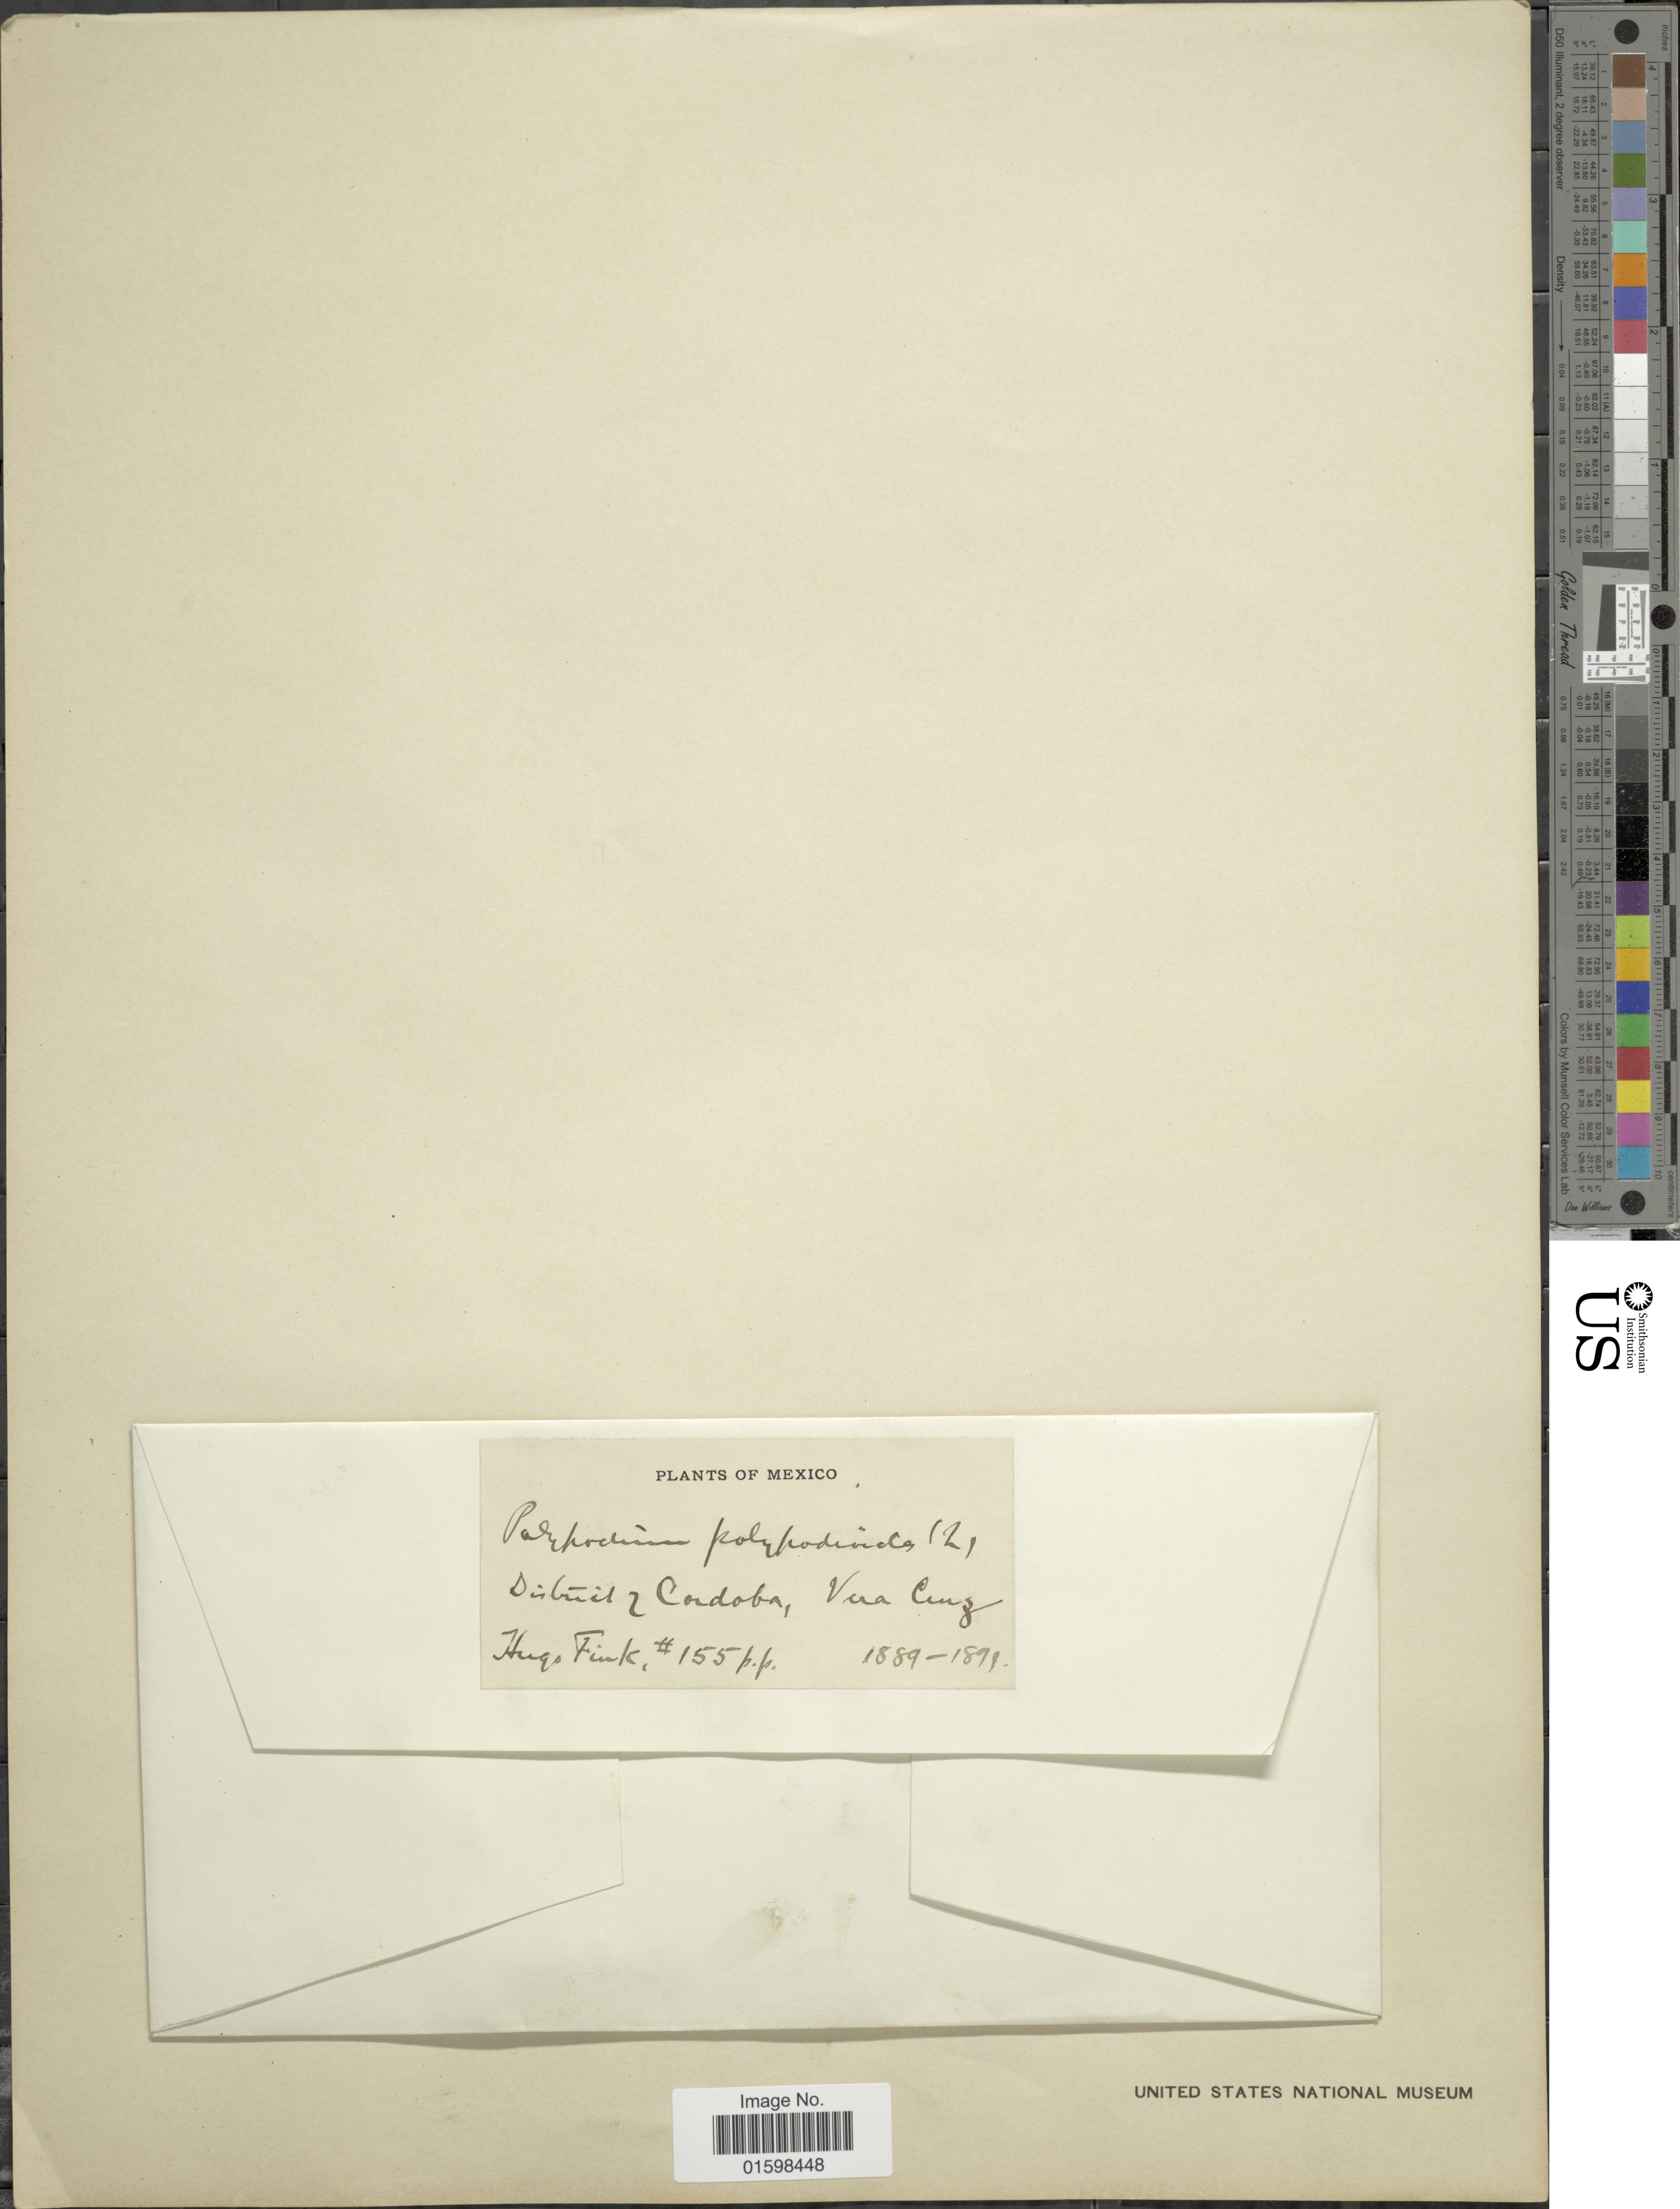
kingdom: Plantae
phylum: Tracheophyta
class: Polypodiopsida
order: Polypodiales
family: Polypodiaceae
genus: Pleopeltis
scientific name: Pleopeltis polypodioides var. acicularis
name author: (Weath.) E.G. Andrews & Windham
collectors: H. Fink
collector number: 155pp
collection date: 1889/1891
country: Mexico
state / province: Veracruz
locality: District of Cordoba, Vera Cruz